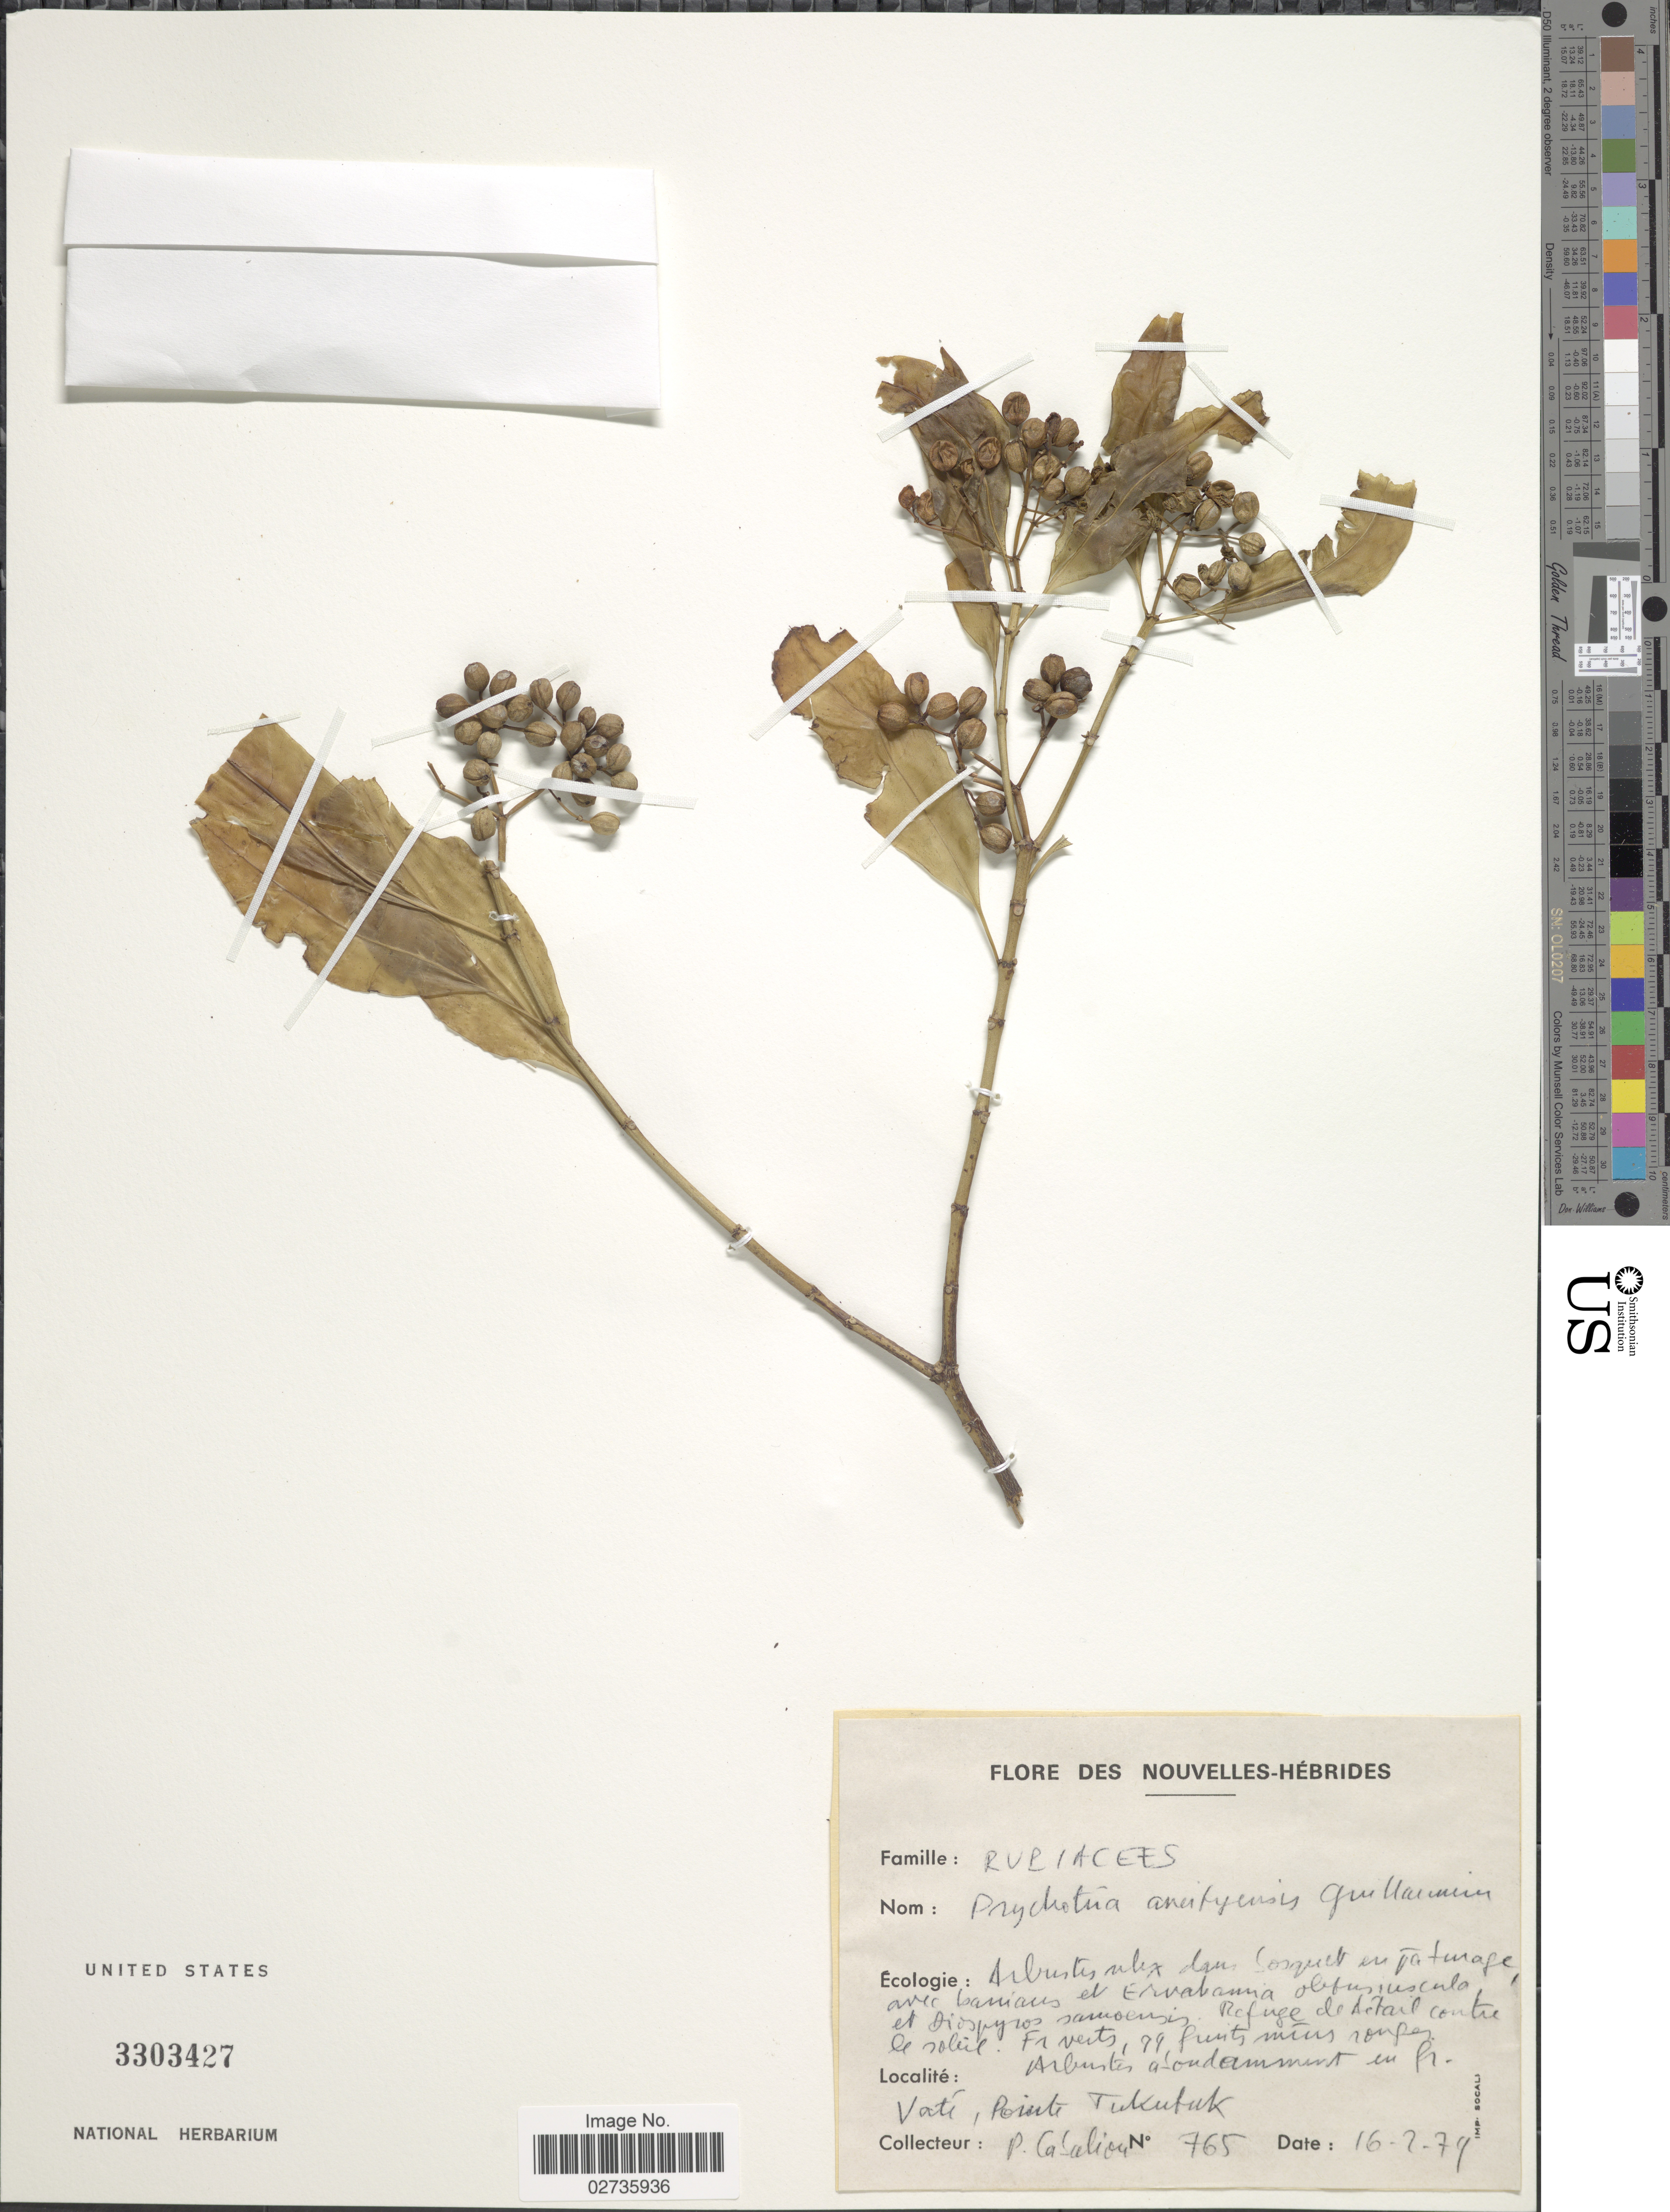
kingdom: Plantae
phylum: Tracheophyta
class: Magnoliopsida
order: Gentianales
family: Rubiaceae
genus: Psychotria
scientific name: Psychotria aneityensis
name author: Guillaumin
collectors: P. Cabalion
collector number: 765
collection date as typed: Transcribed d/m/y: 16/2/79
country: Vanuatu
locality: Nouvelles-Hébrides, Arbustes [illegible text] en Pr vaté, Pointe Tukutuk[interpreted]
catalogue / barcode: US 3303427